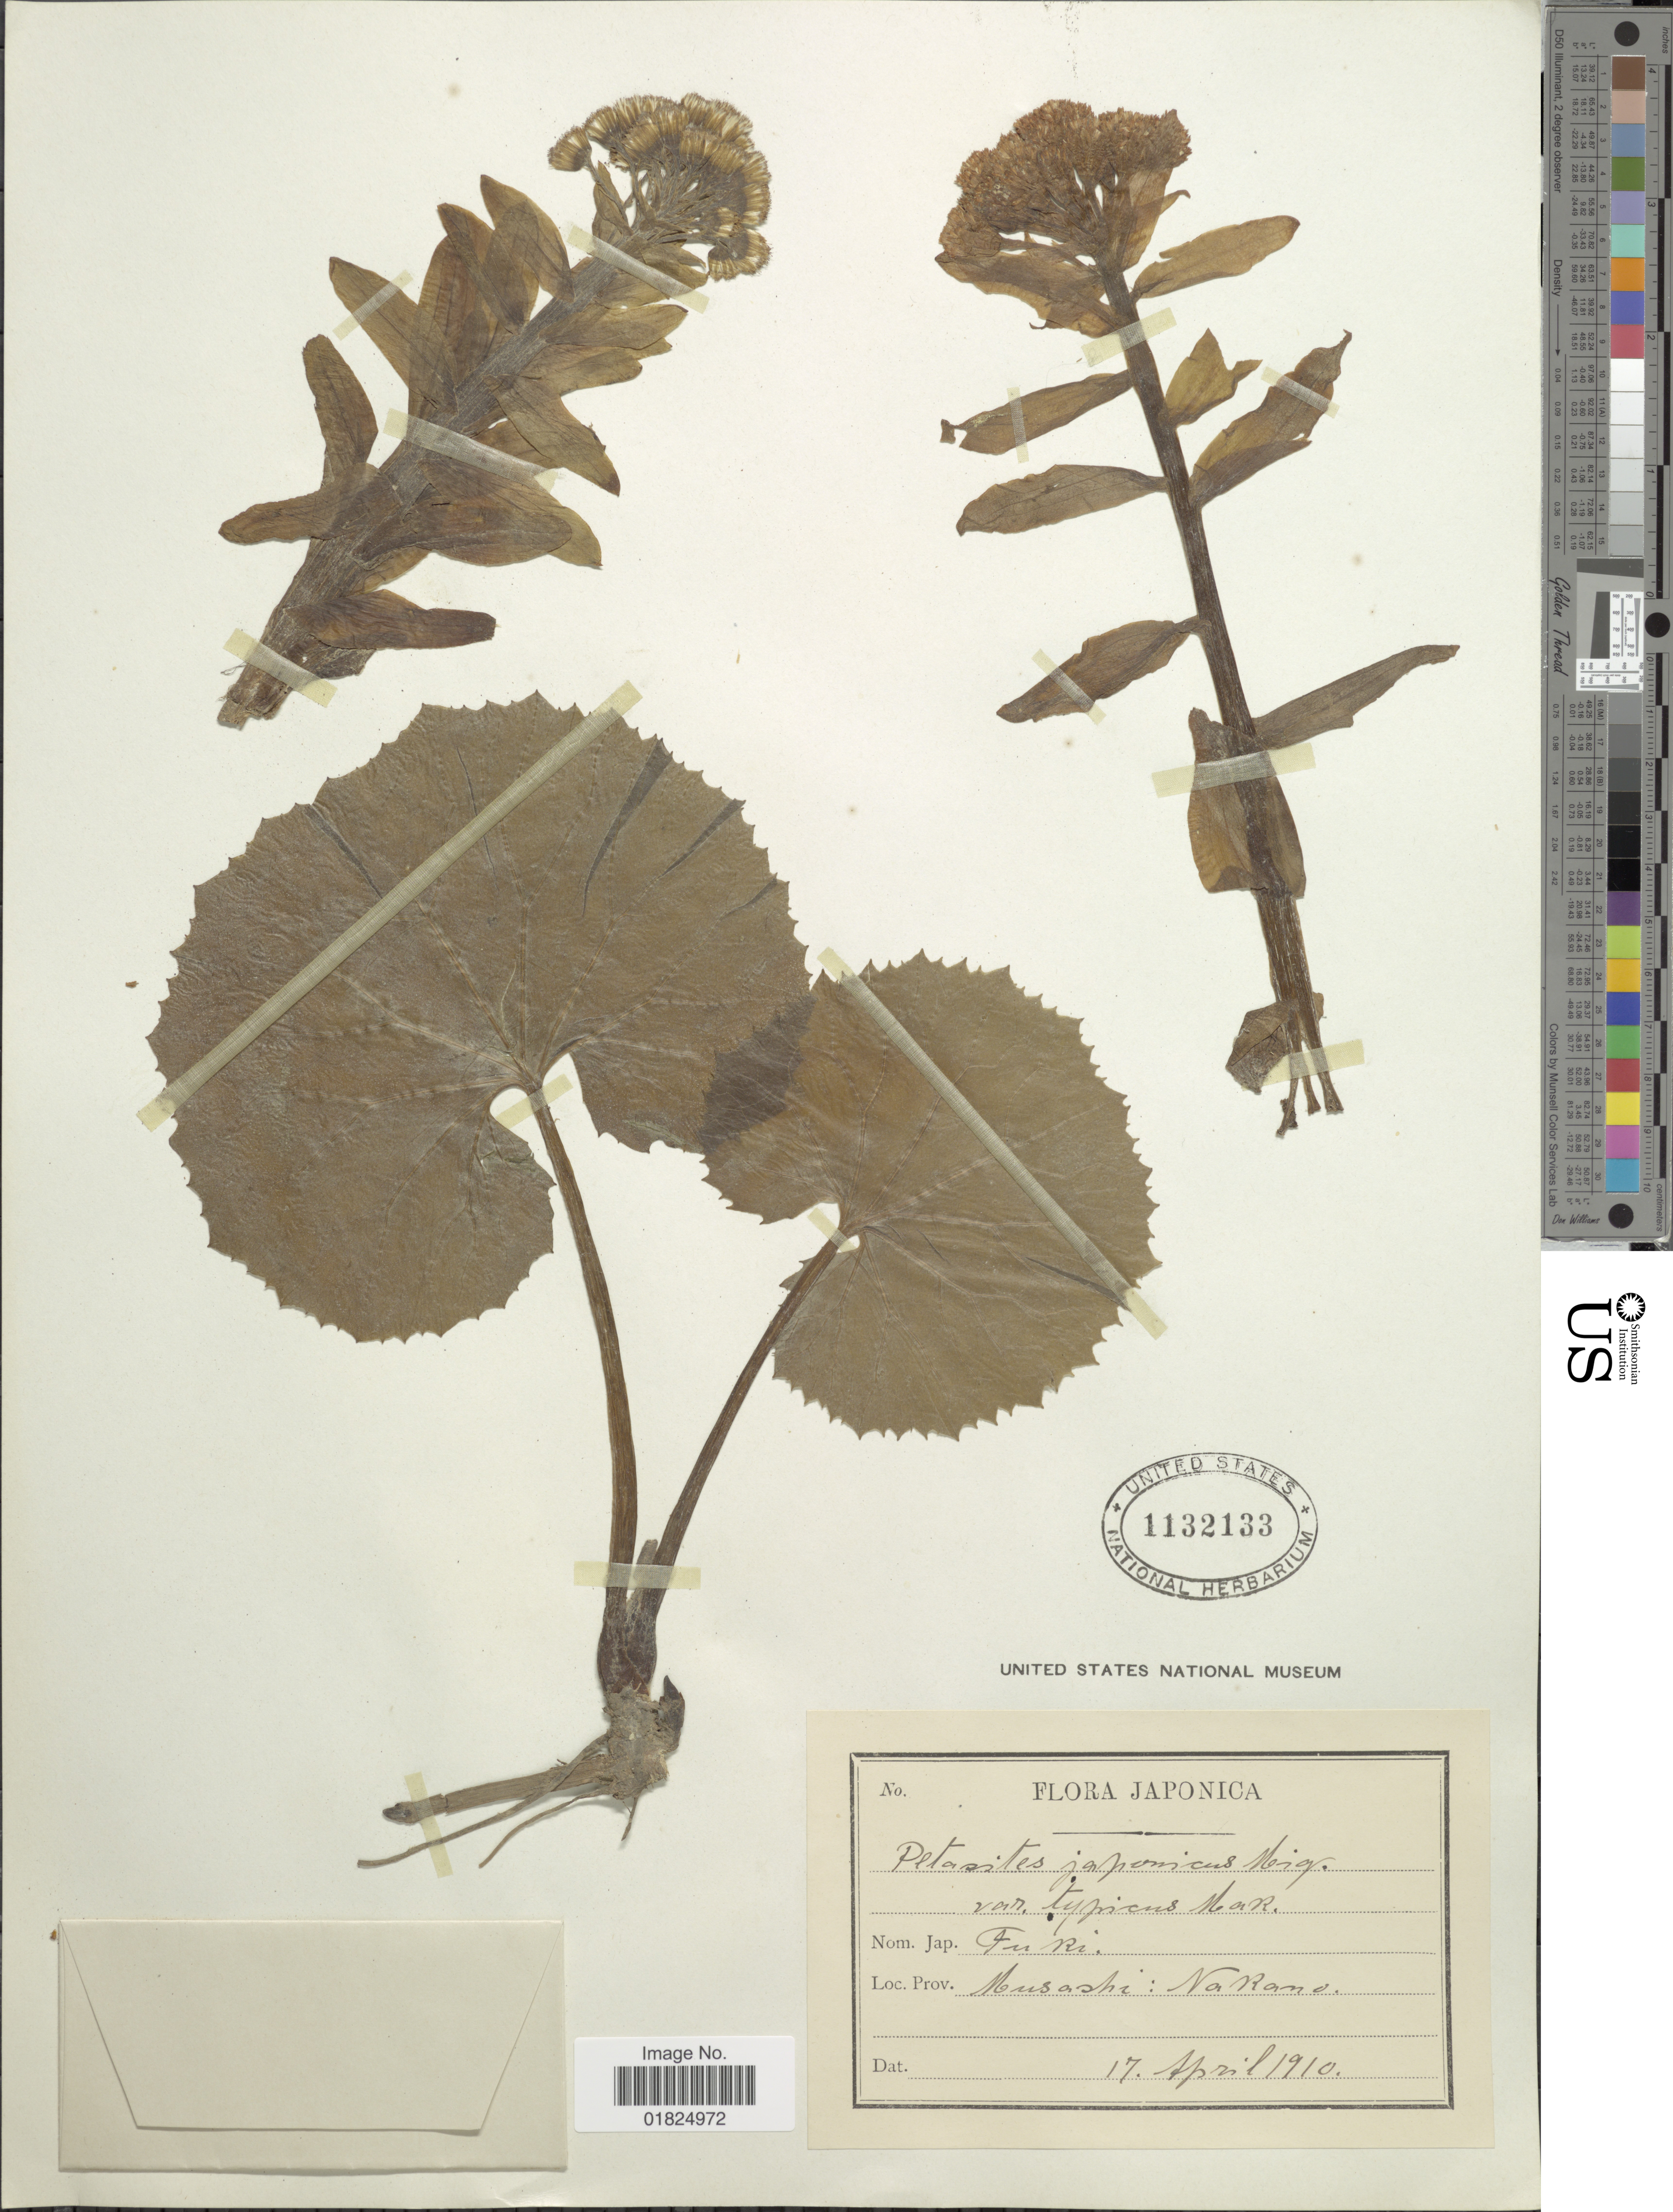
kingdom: Plantae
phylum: Tracheophyta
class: Magnoliopsida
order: Asterales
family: Asteraceae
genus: Petasites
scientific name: Petasites japonicus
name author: (Siebold & Zucc.) Maxim.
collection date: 1910-04-17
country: Japan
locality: Musashi: Nakano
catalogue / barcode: US 1132133